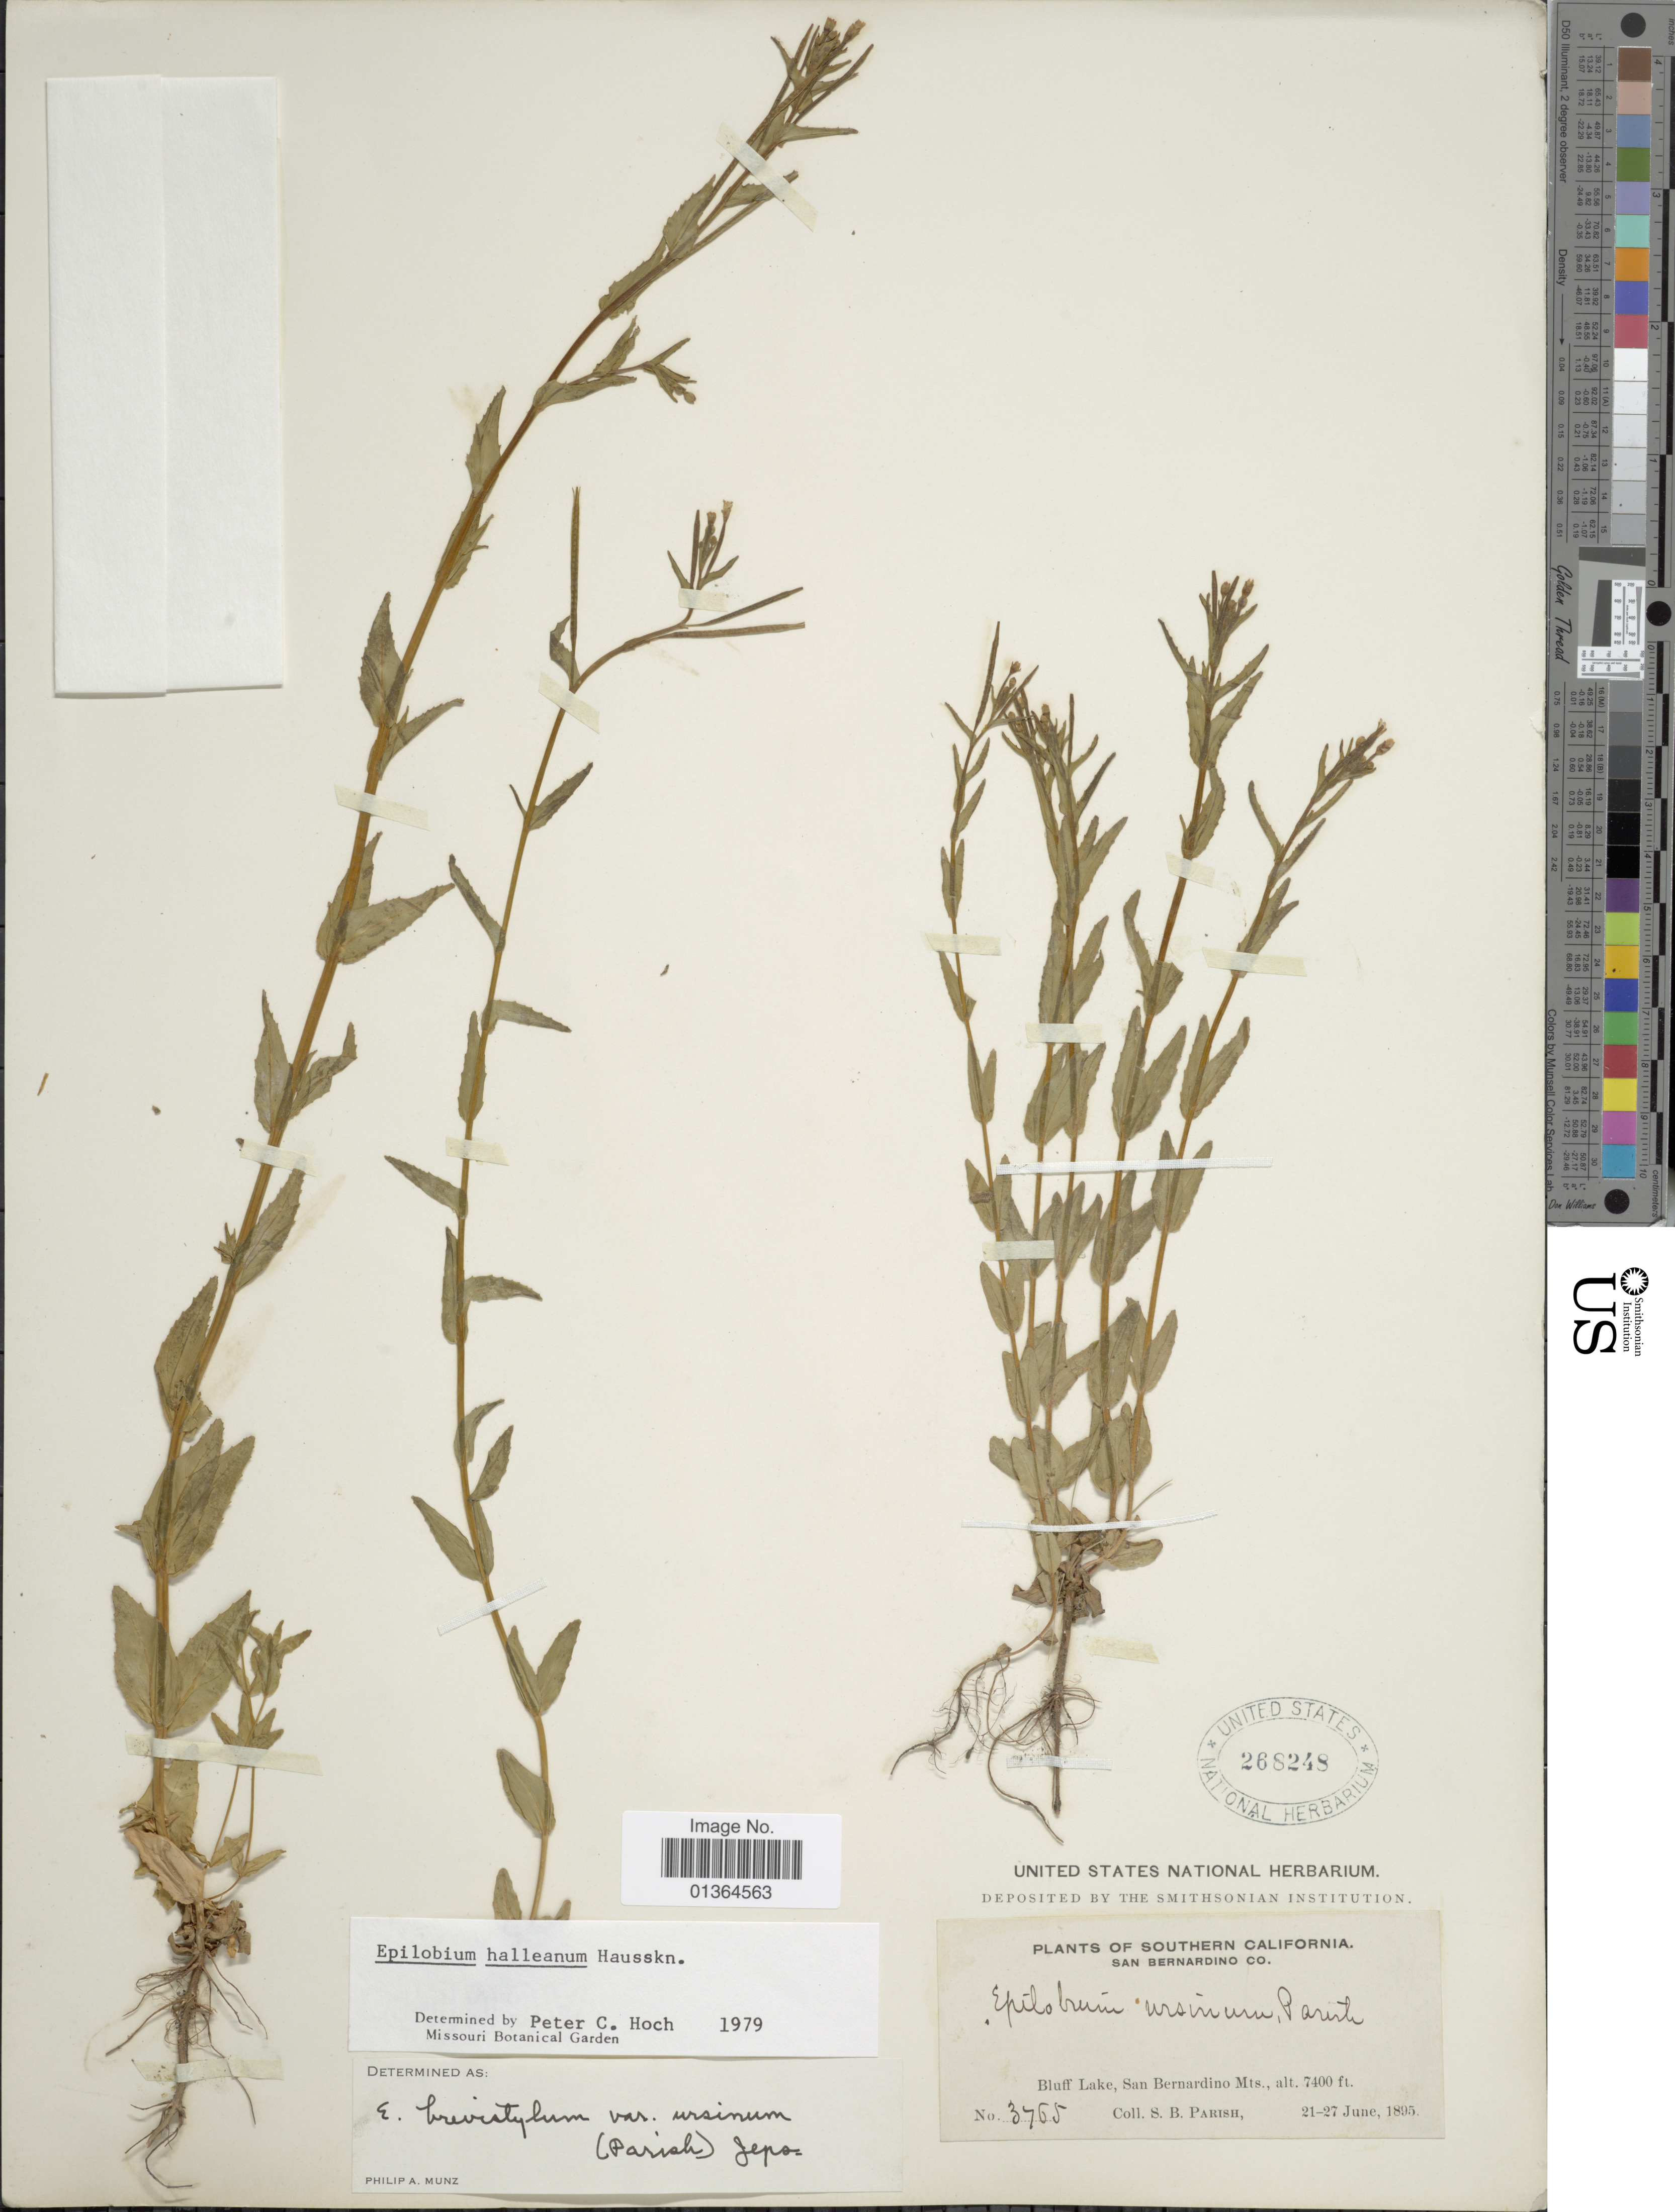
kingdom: Plantae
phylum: Tracheophyta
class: Magnoliopsida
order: Myrtales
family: Onagraceae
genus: Epilobium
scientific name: Epilobium hallianum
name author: Hausskn.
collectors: S. B. Parish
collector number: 3765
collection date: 1895-06-21/1895-06-27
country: United States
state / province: California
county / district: San Bernardino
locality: Southern California. San Bernardino Co. Bluff Lake.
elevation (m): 2256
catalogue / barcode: US 268248